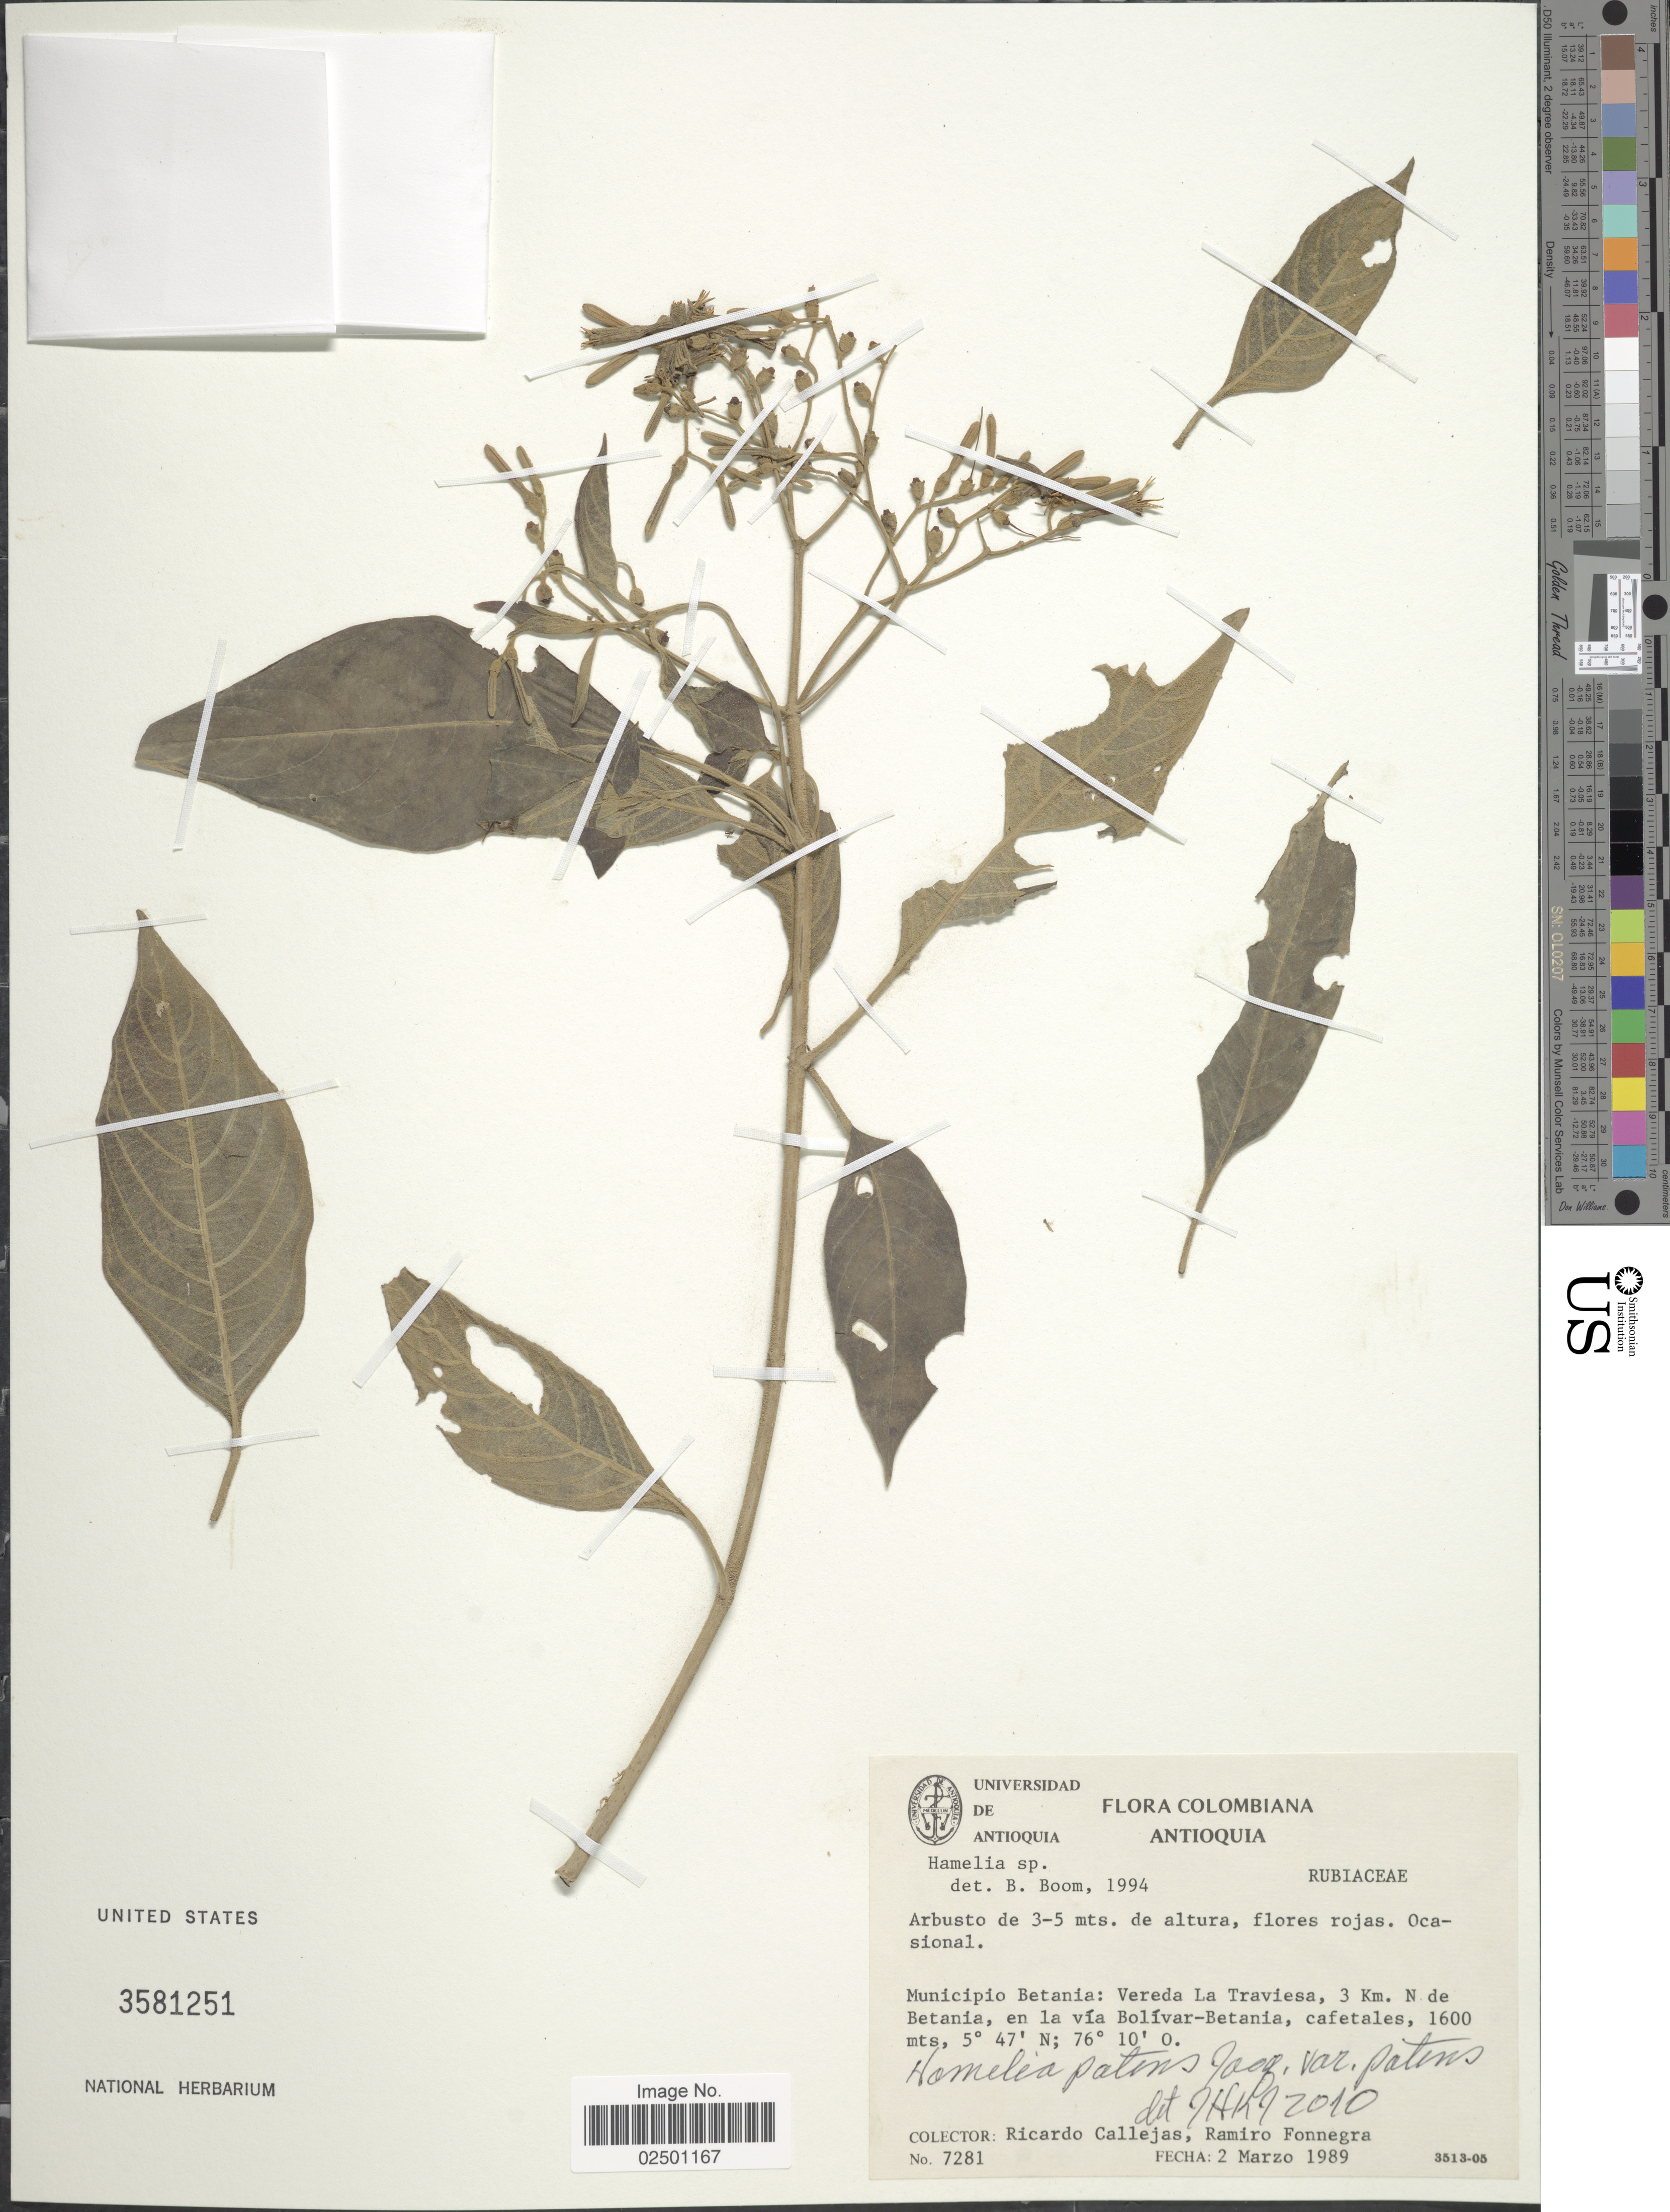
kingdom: Plantae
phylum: Tracheophyta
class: Magnoliopsida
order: Gentianales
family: Rubiaceae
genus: Hamelia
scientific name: Hamelia patens var. patens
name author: Jacq.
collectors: R. Callejas & R. Fonnegra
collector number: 7281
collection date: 1989-03-02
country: Colombia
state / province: Antioquia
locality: Municipio Betania: Vereda La Traviesa, 3 Km. N de Betania, en la via Bolivar-Betania, cafetales.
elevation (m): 1600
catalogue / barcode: US 3581251